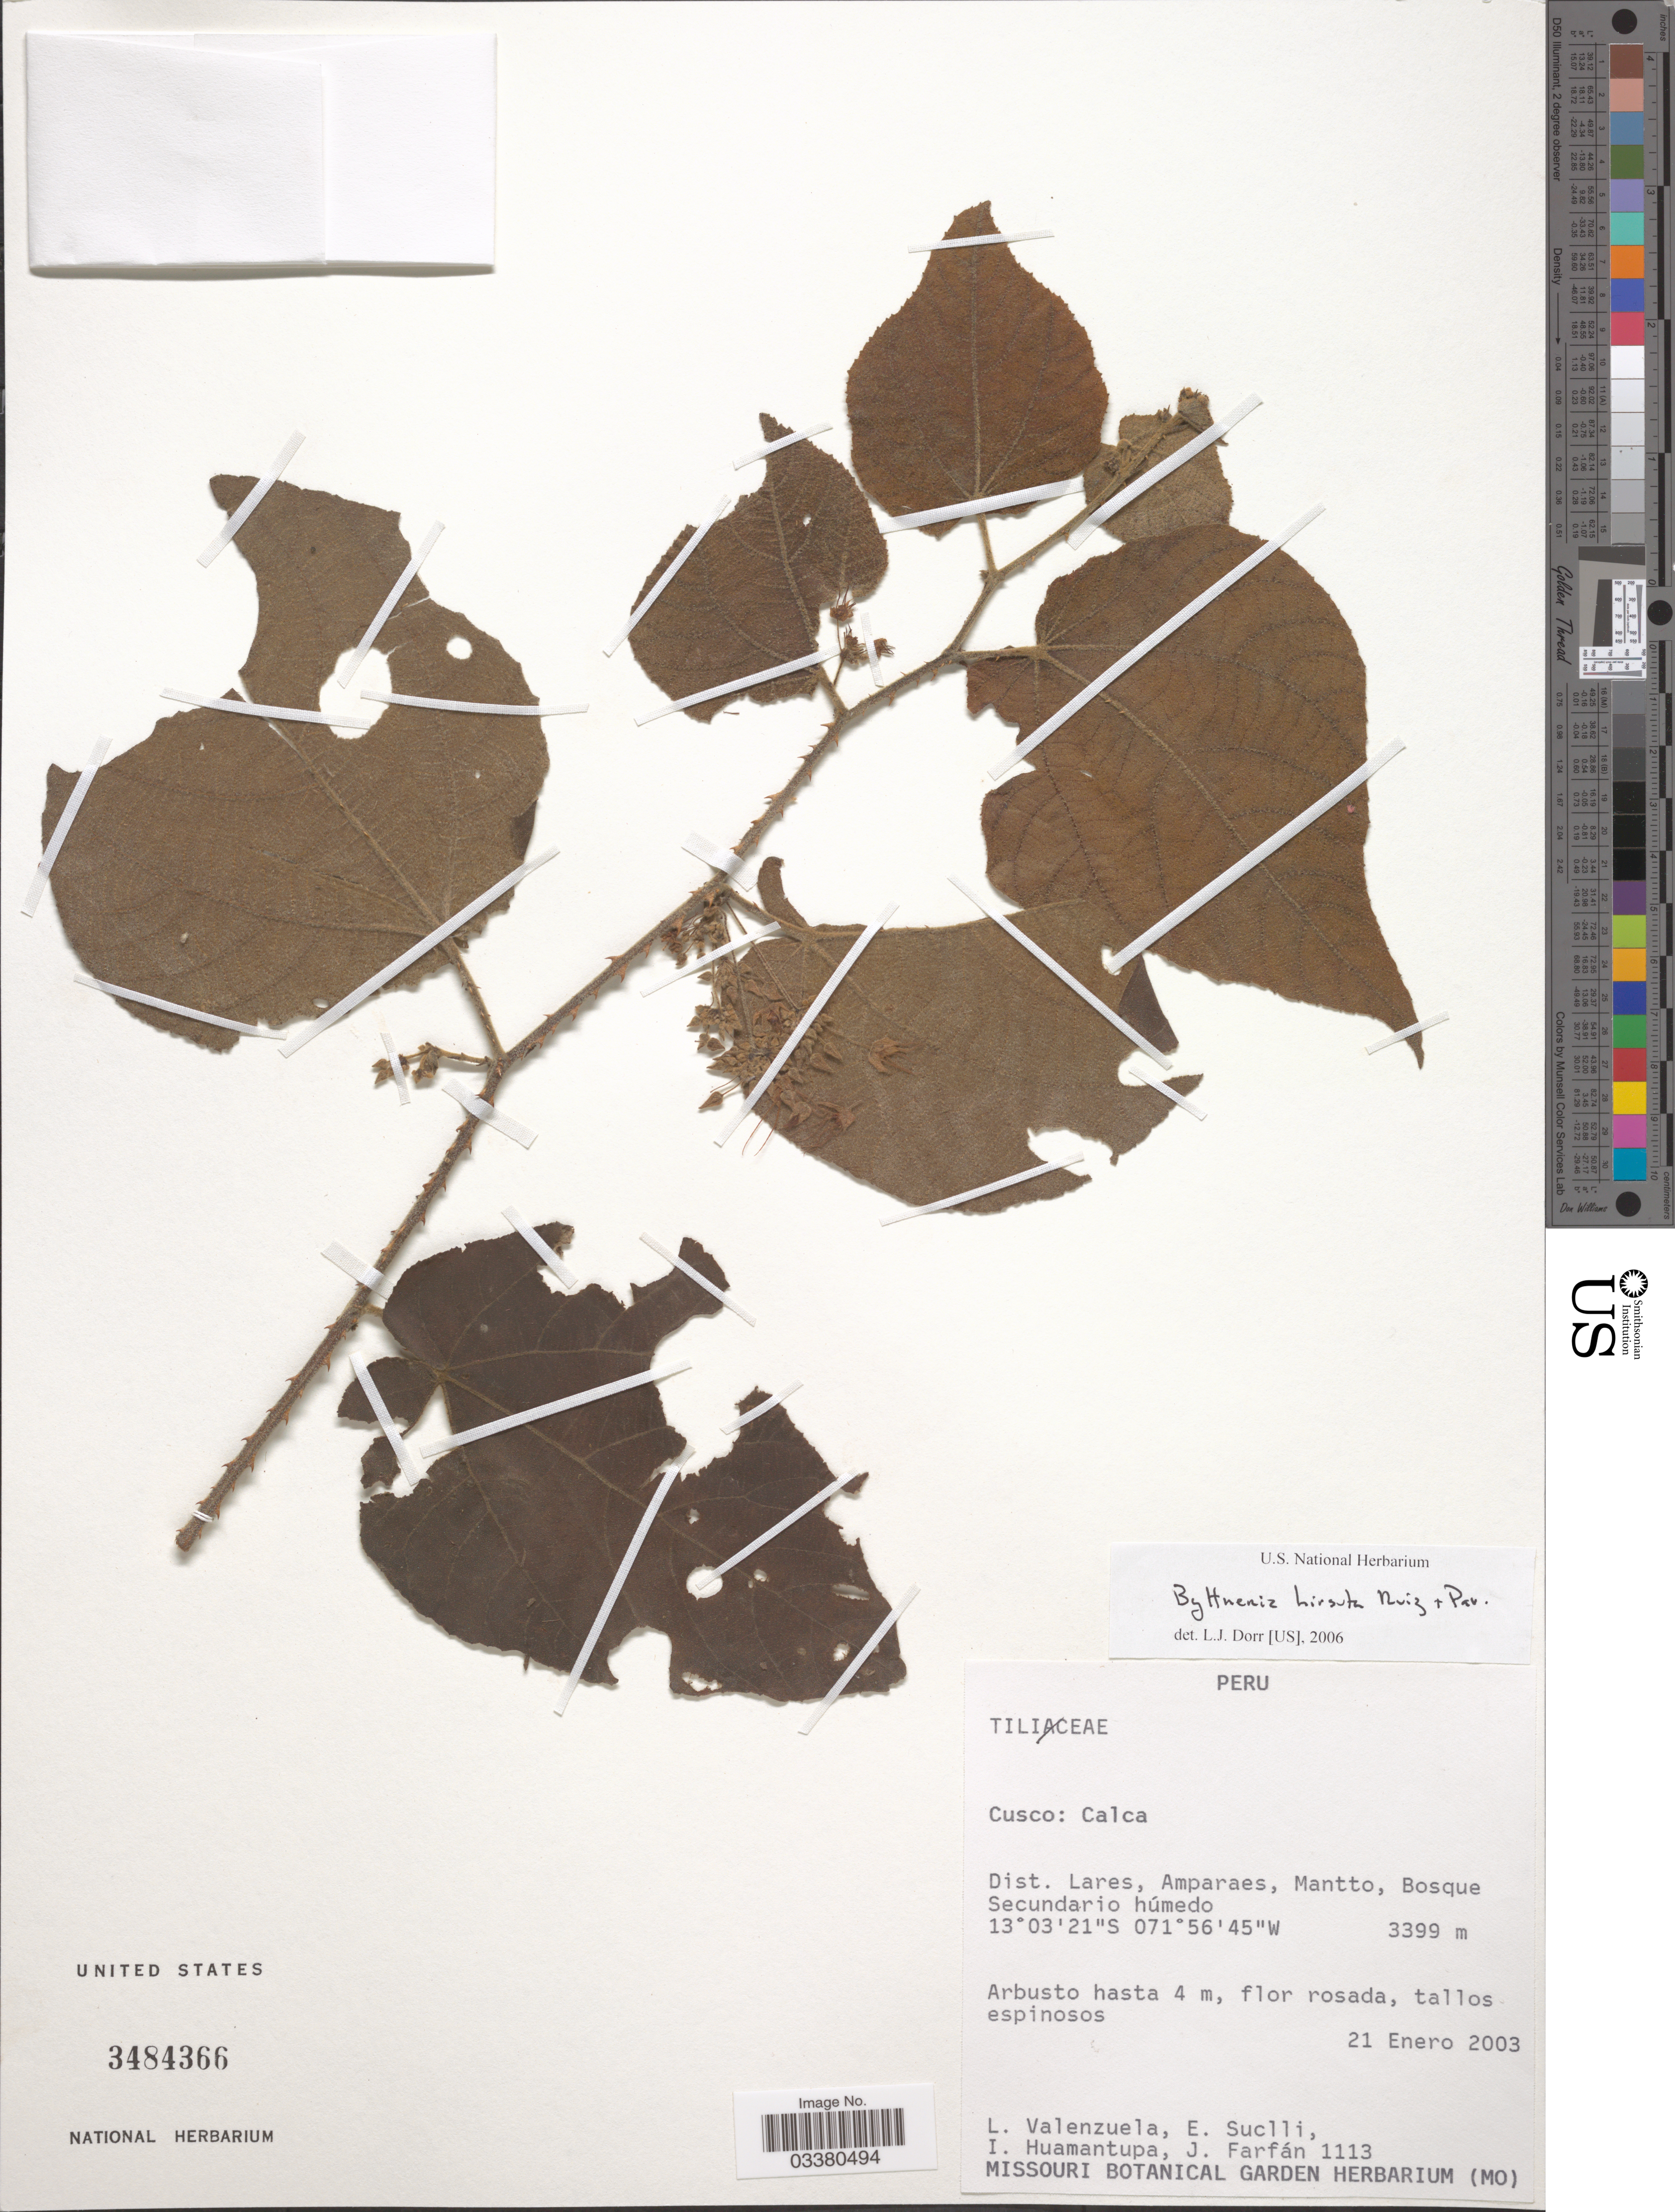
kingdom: Plantae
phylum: Tracheophyta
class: Magnoliopsida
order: Malvales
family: Malvaceae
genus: Byttneria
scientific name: Byttneria hirsuta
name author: Ruiz & Pav.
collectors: L. Valenzuela, E. Suclli, I. Huamantupa & J. Farfán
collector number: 1113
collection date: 2003-01-21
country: Peru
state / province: Cusco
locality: Calca. Dist. Lares, Amparaes, Mantto.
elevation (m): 3399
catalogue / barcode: US 3484366